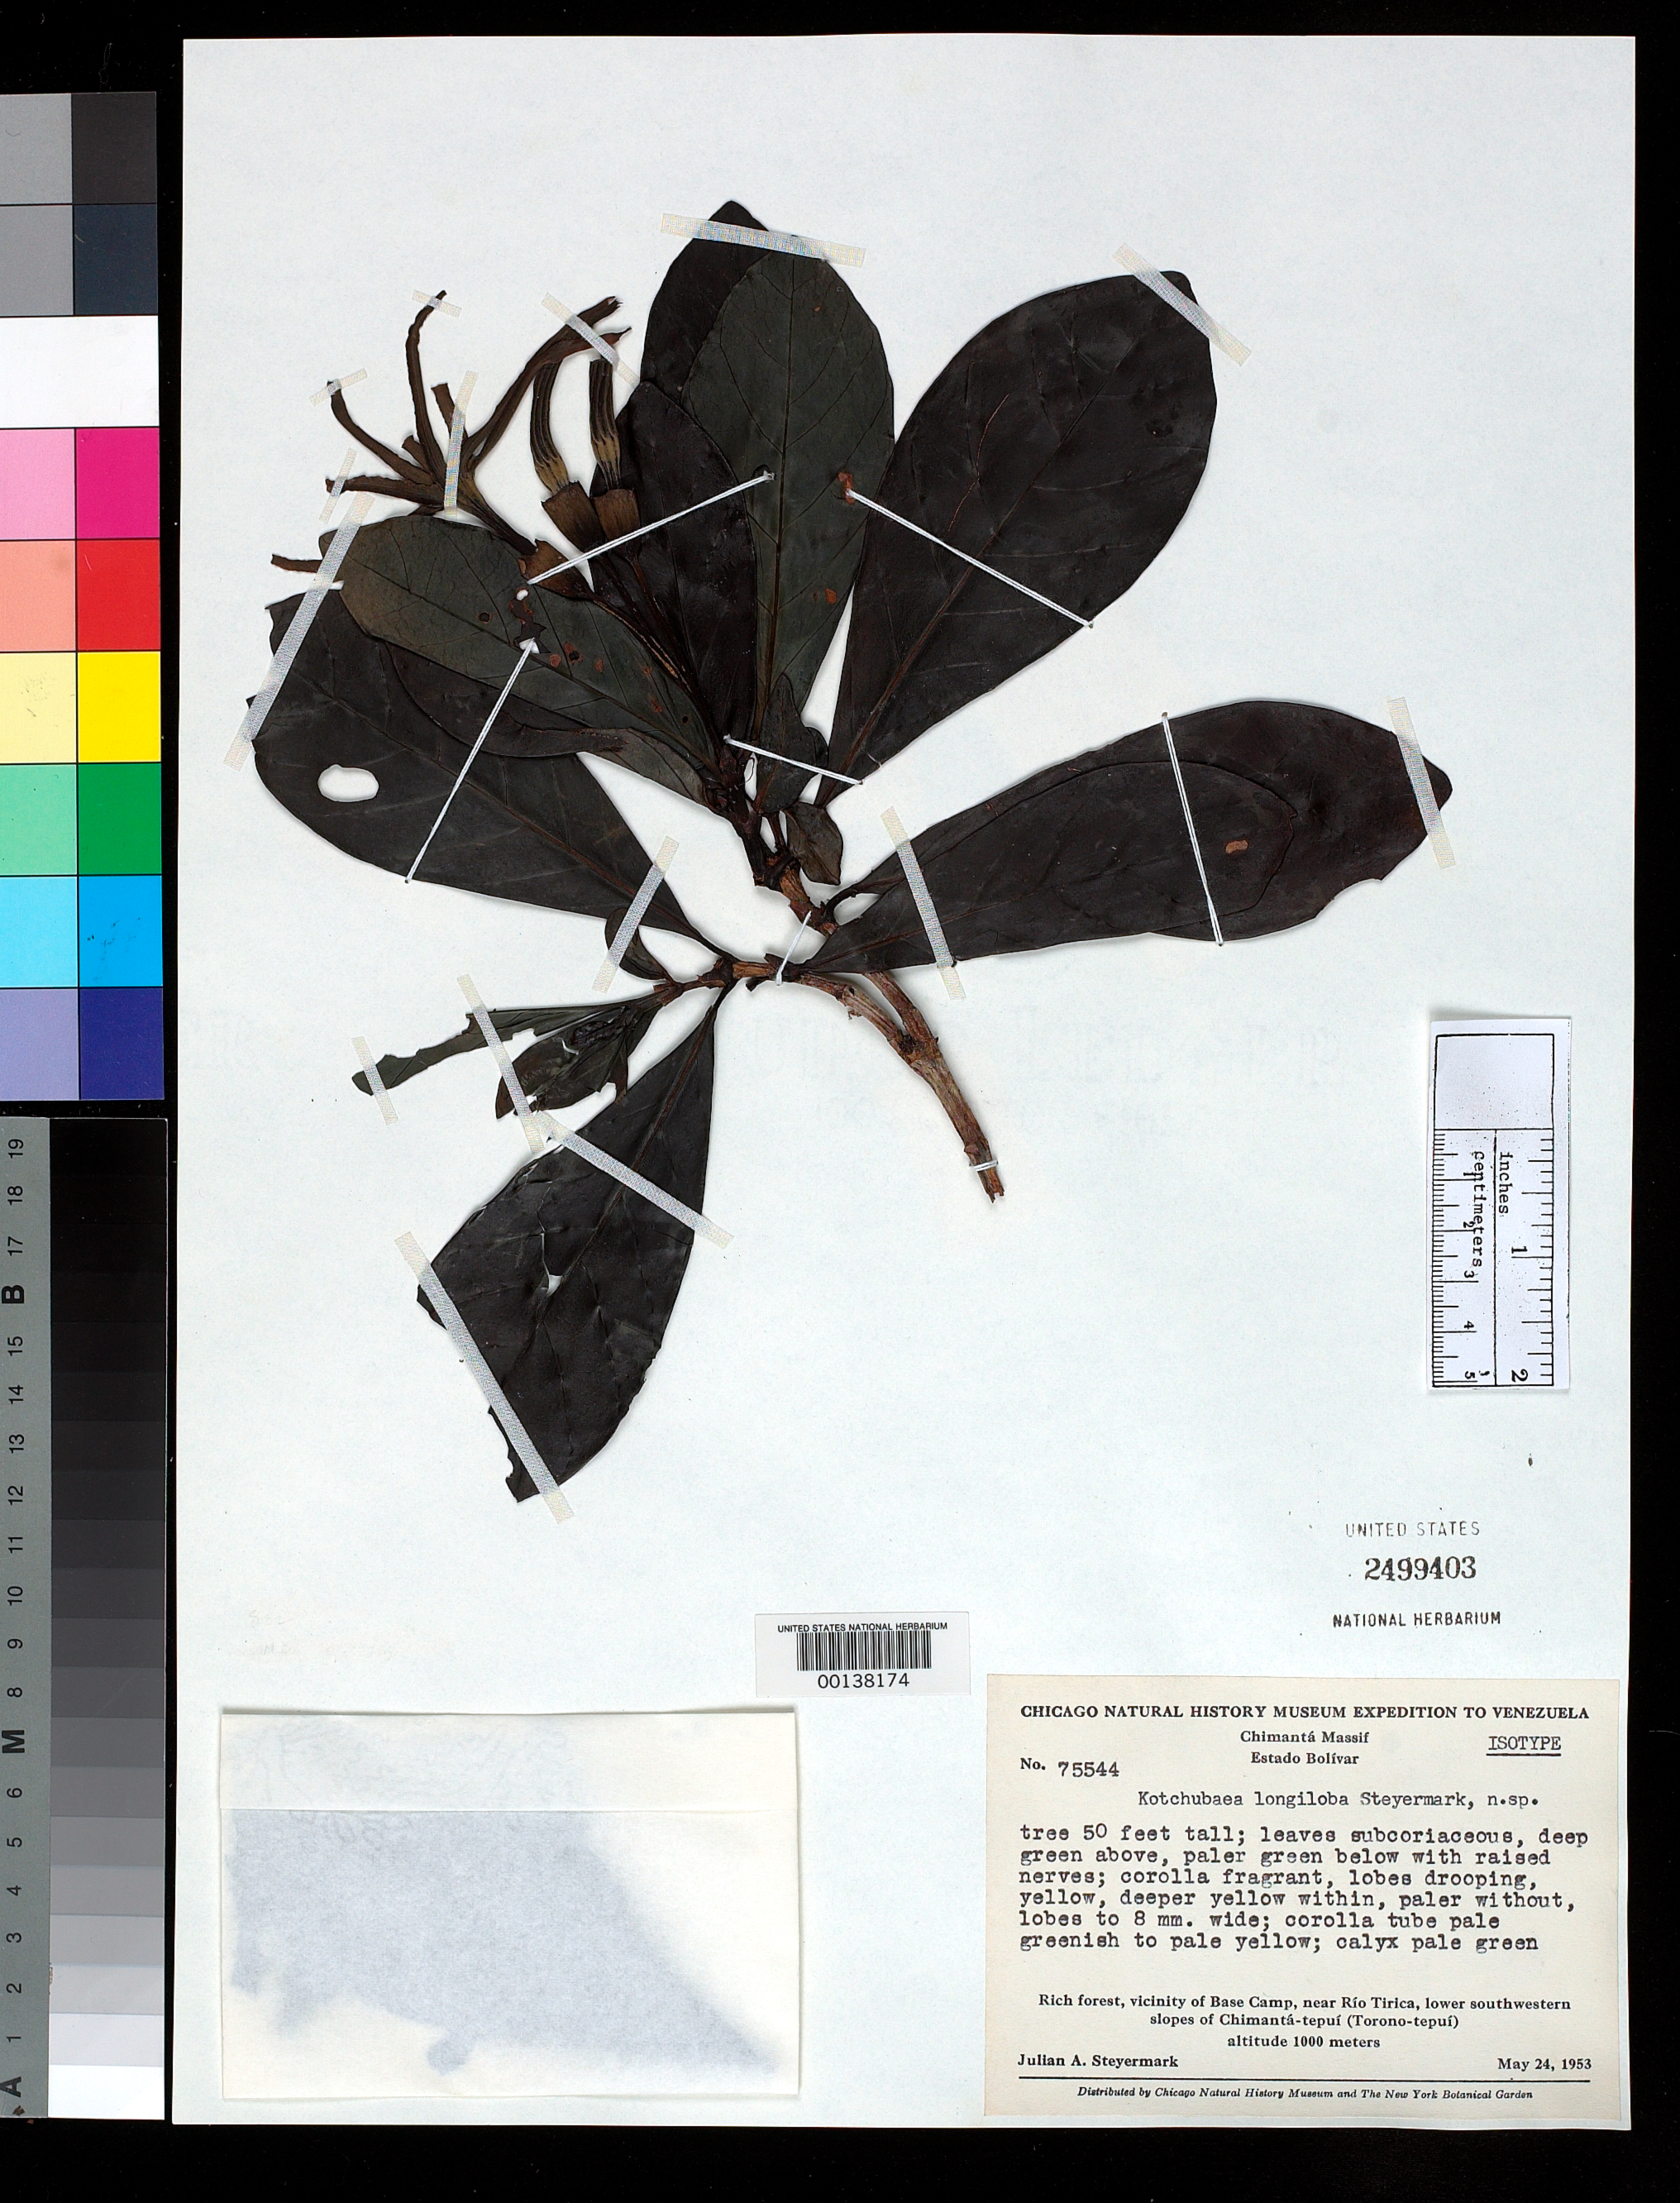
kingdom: Plantae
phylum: Tracheophyta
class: Magnoliopsida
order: Gentianales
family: Rubiaceae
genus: Kotchubaea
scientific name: Kotchubaea longiloba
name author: Steyerm.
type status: Isotype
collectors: J. Steyermark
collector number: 75544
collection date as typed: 24 May 1953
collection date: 1953-05-24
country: Venezuela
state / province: Bolivar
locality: Chimanta Massif.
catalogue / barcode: US 2499403